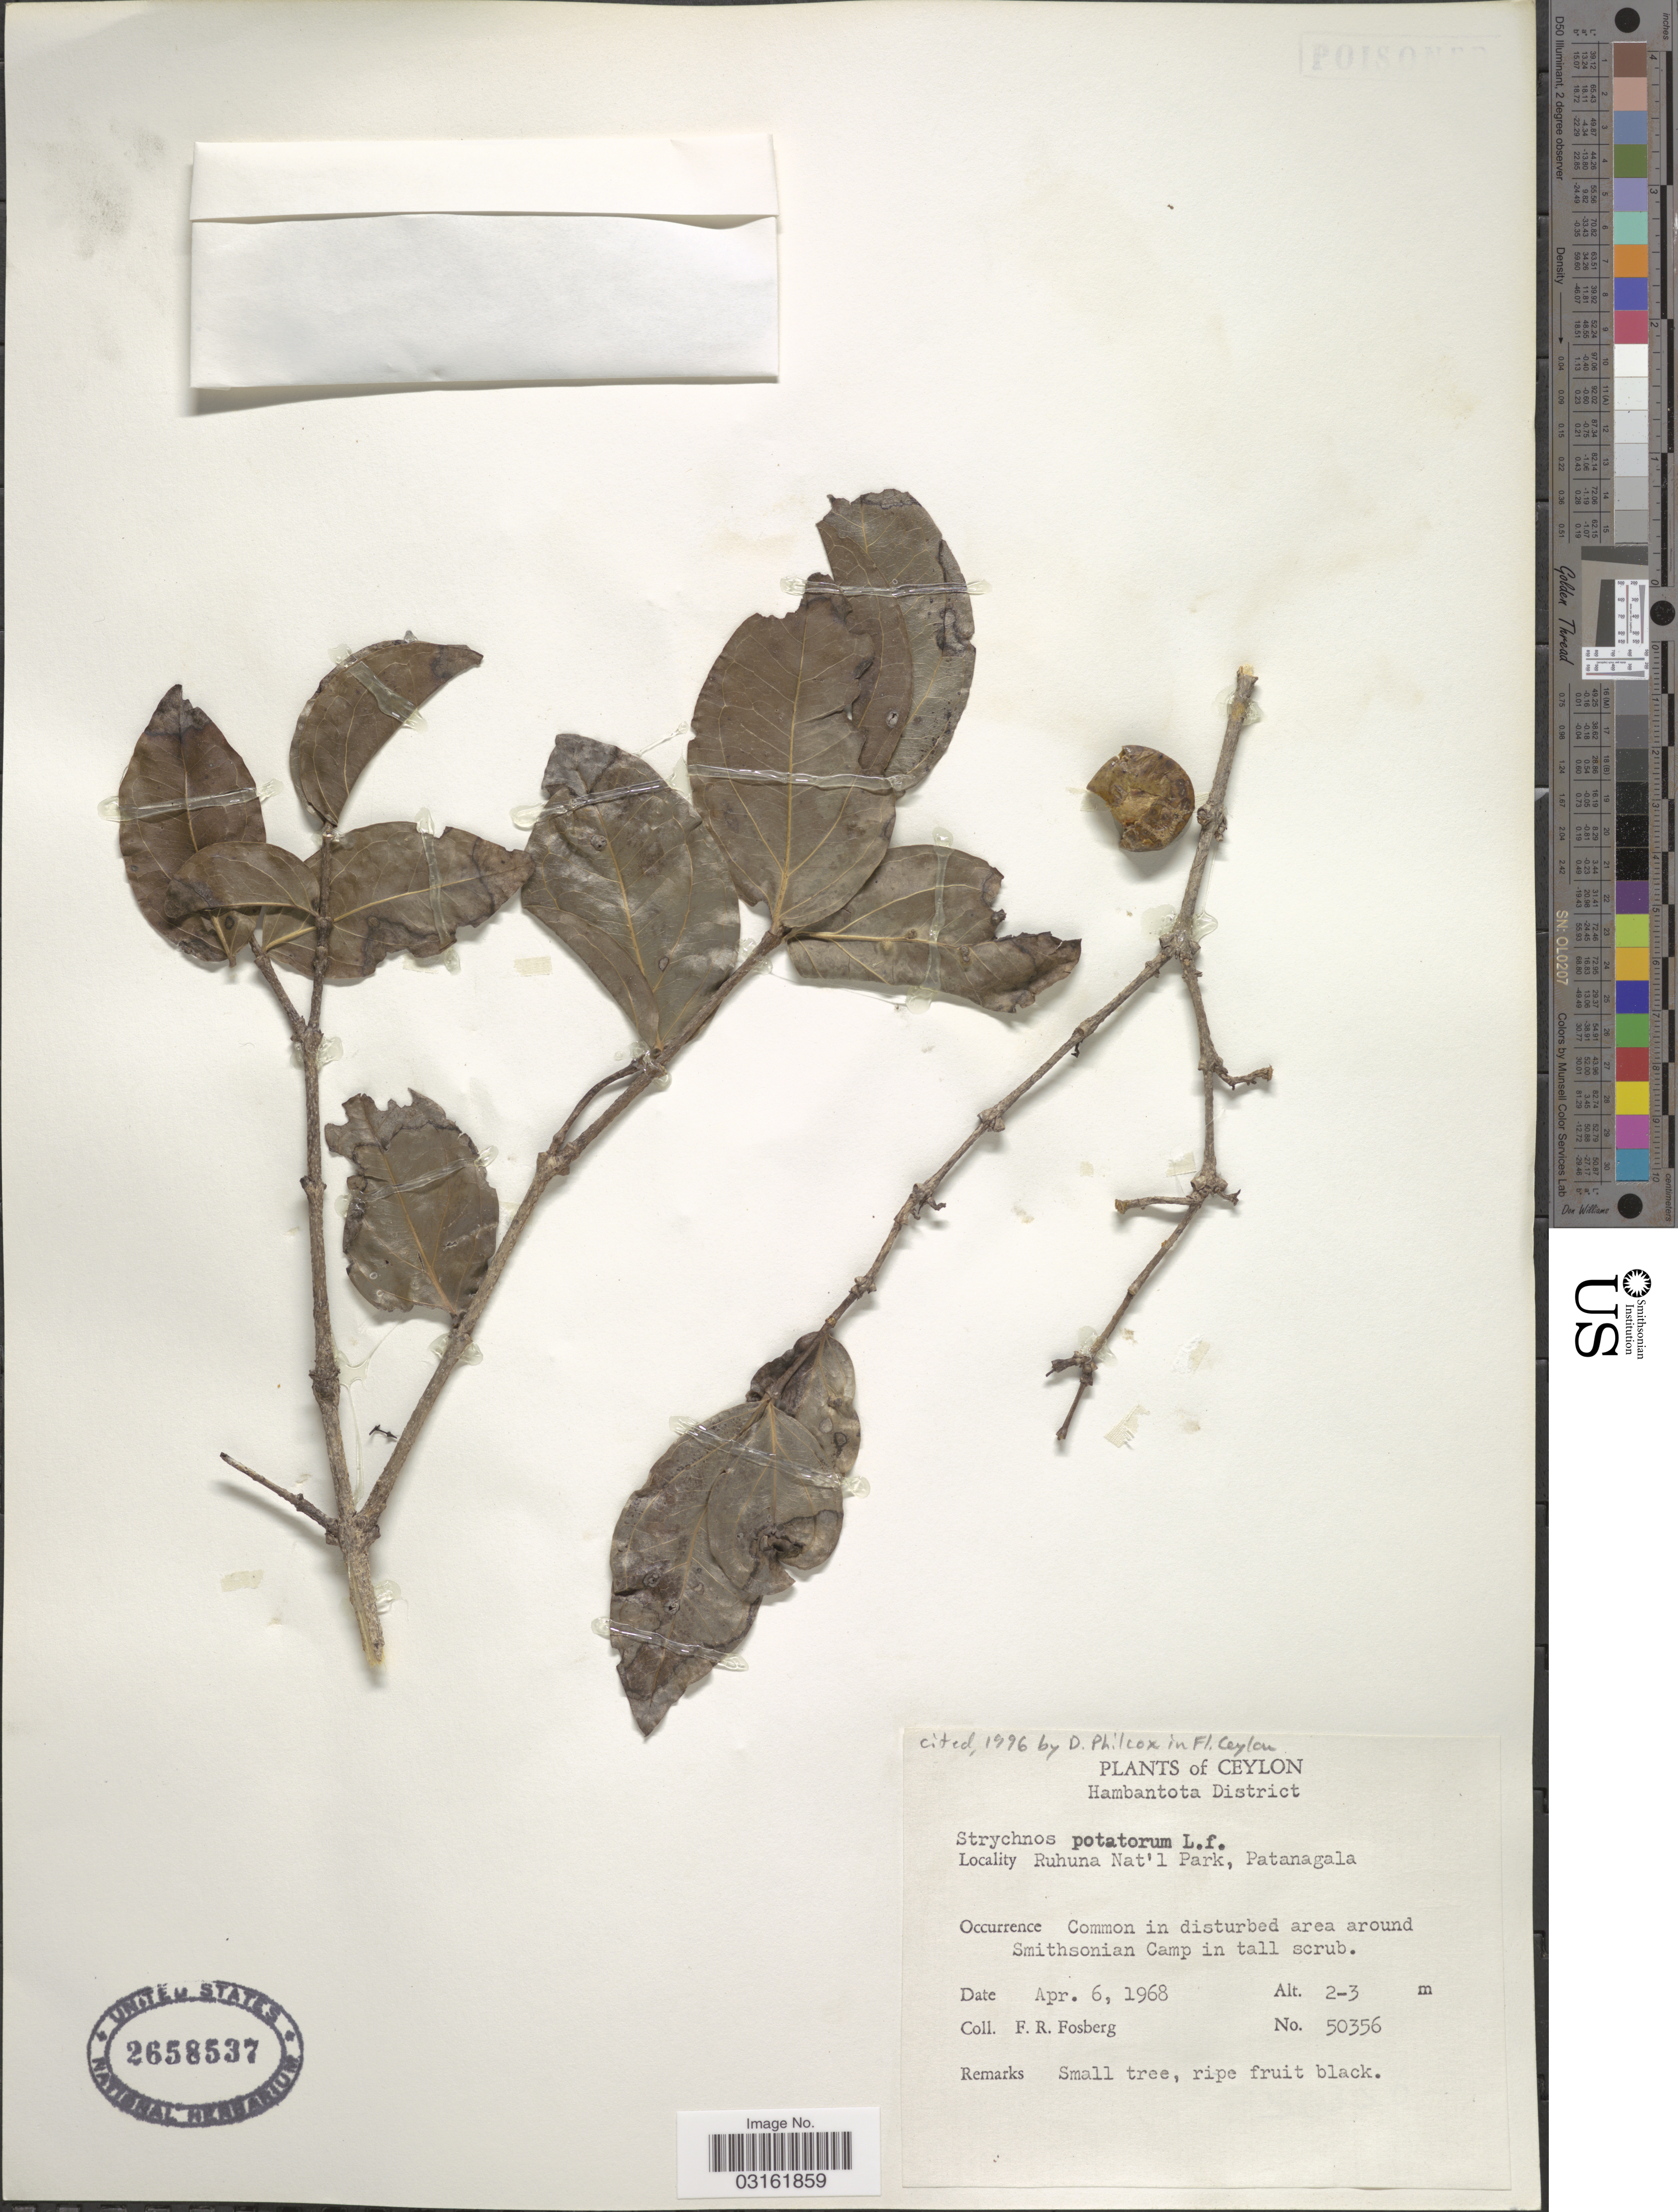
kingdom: Plantae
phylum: Tracheophyta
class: Magnoliopsida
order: Gentianales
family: Loganiaceae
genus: Strychnos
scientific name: Strychnos potatorum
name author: L. f.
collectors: F. R. Fosberg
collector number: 50356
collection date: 1968-04-06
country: Sri Lanka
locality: Ceylon. Hambantota District. Ruhuna Nat'l Park, Patanagala. Around Smithsonian Camp.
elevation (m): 2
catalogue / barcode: US 2658537